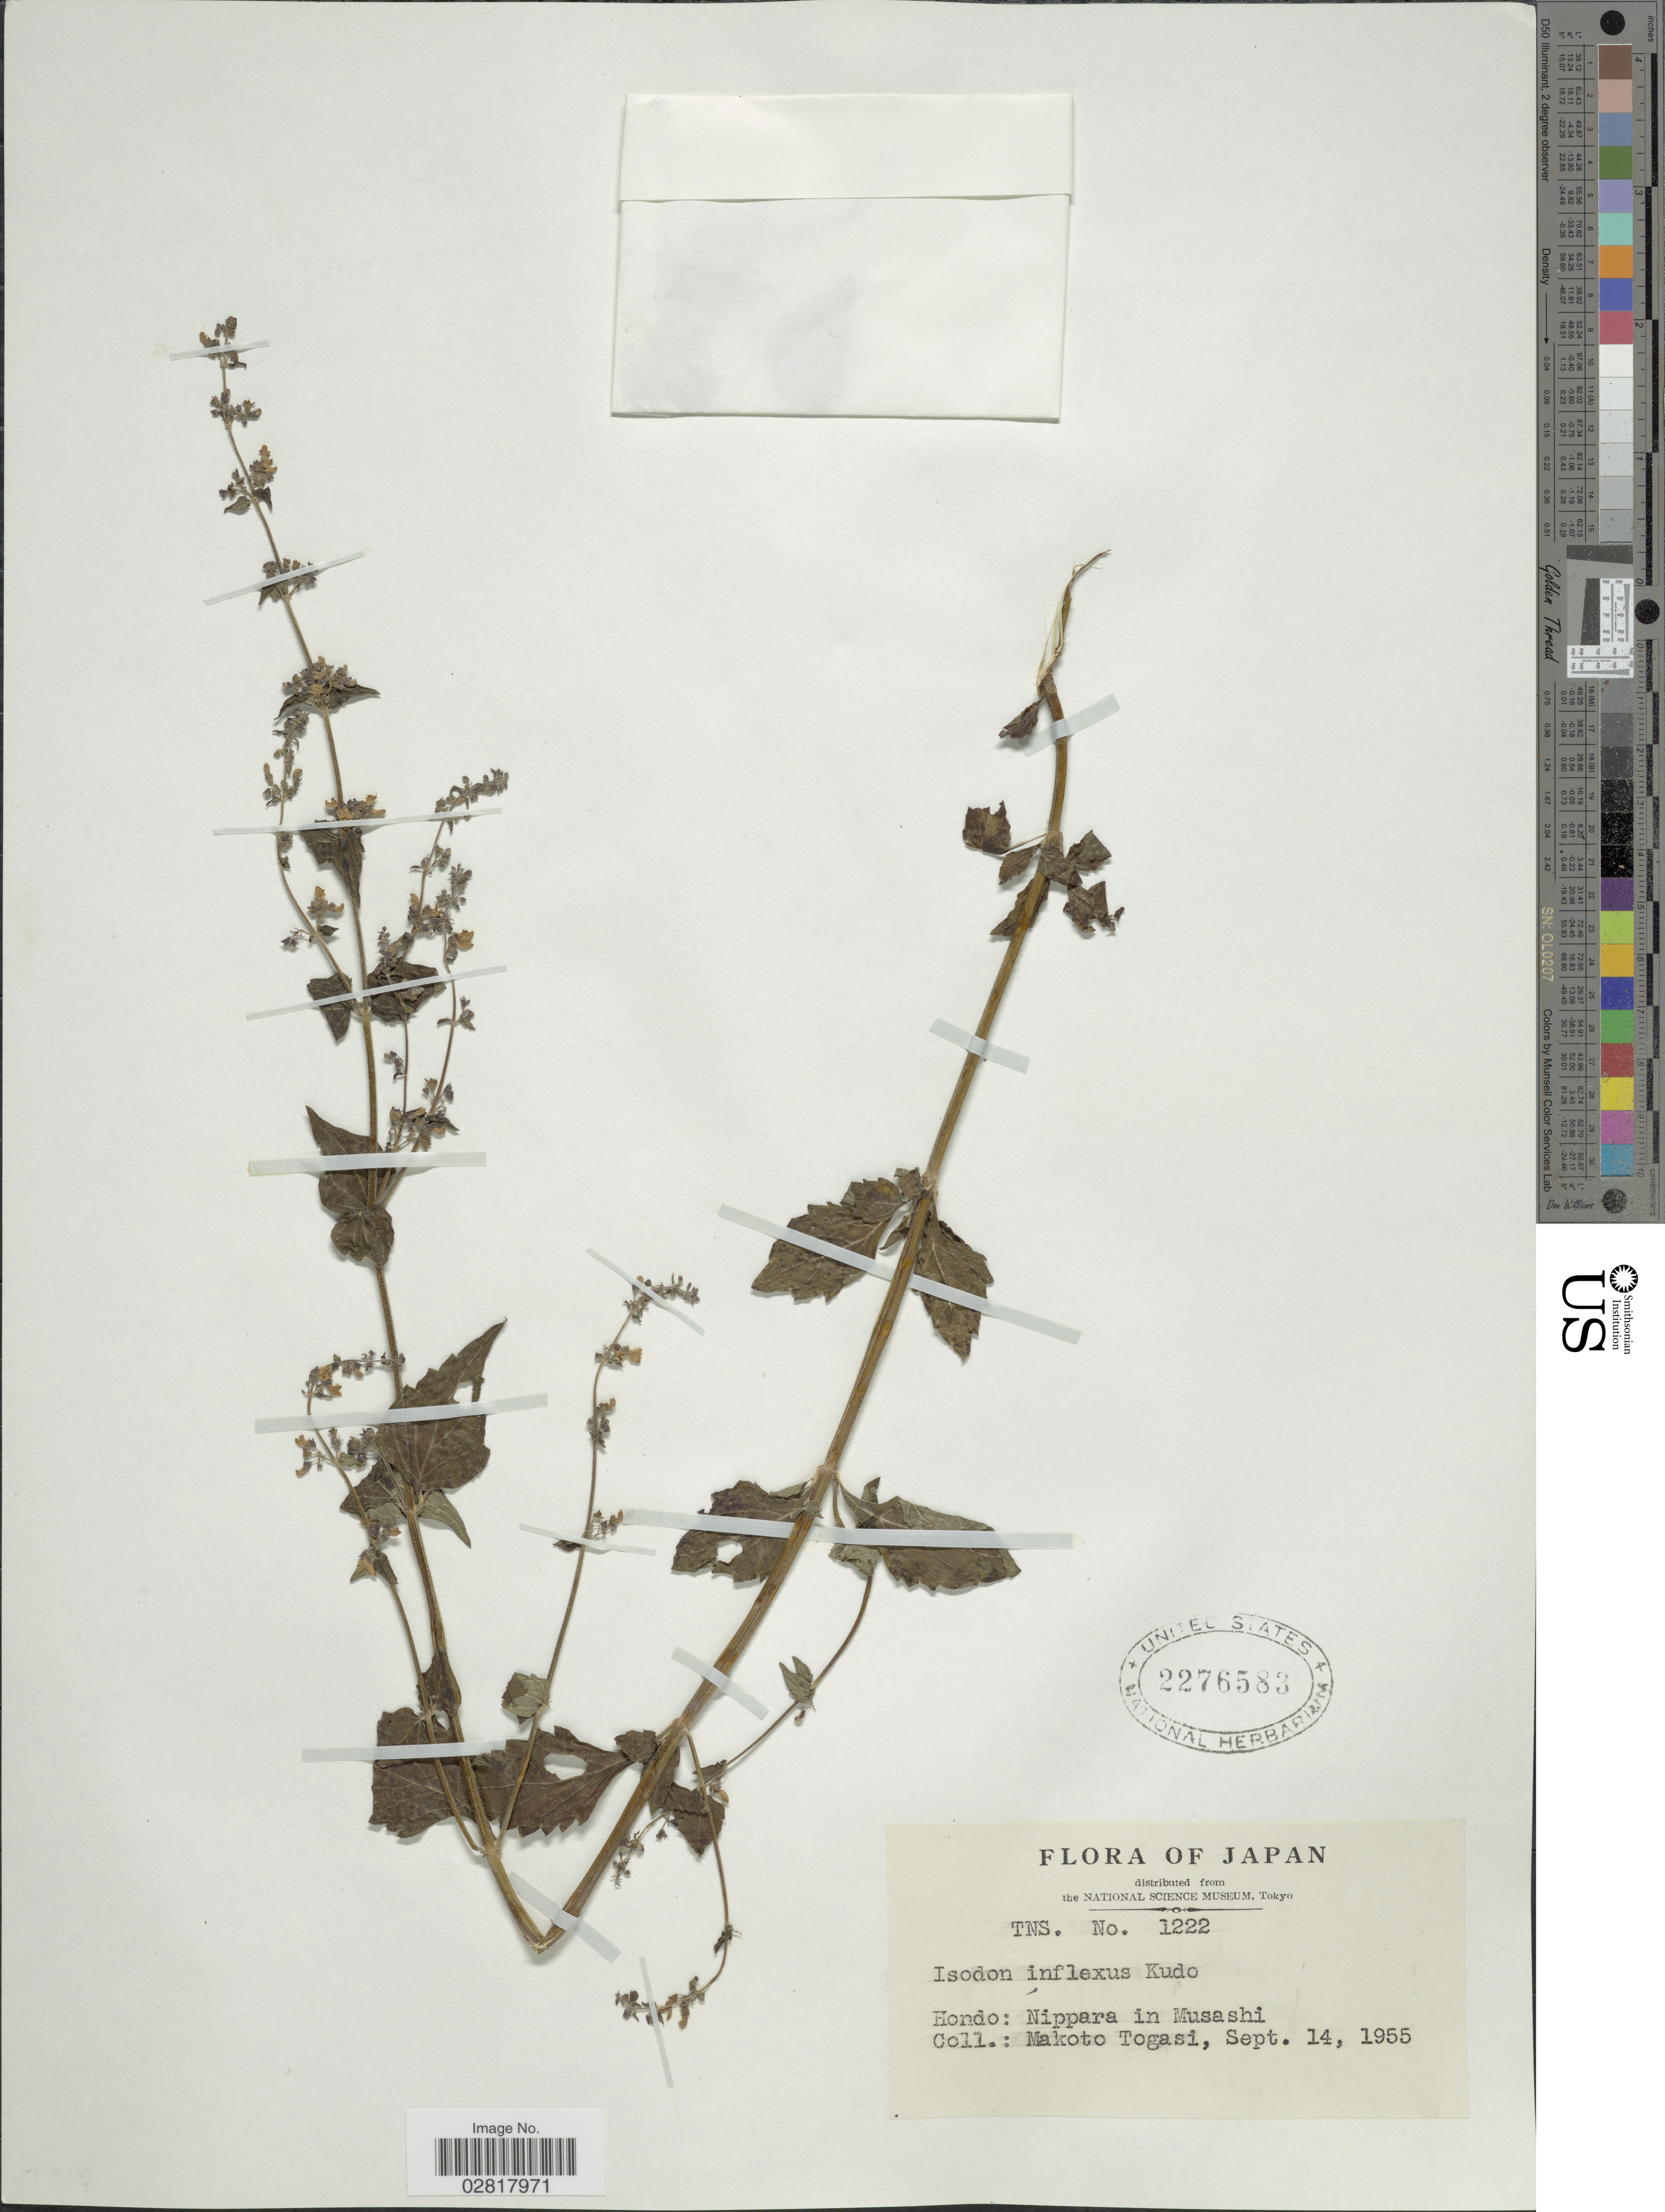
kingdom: Plantae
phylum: Tracheophyta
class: Magnoliopsida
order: Lamiales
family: Lamiaceae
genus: Plectranthus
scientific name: Plectranthus inflexus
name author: (Thunb.) Vahl ex Benth.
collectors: M. Togasi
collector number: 1222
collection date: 1955-09-14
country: Japan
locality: Hondo: Nippara in Mushasi.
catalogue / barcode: US 2276583